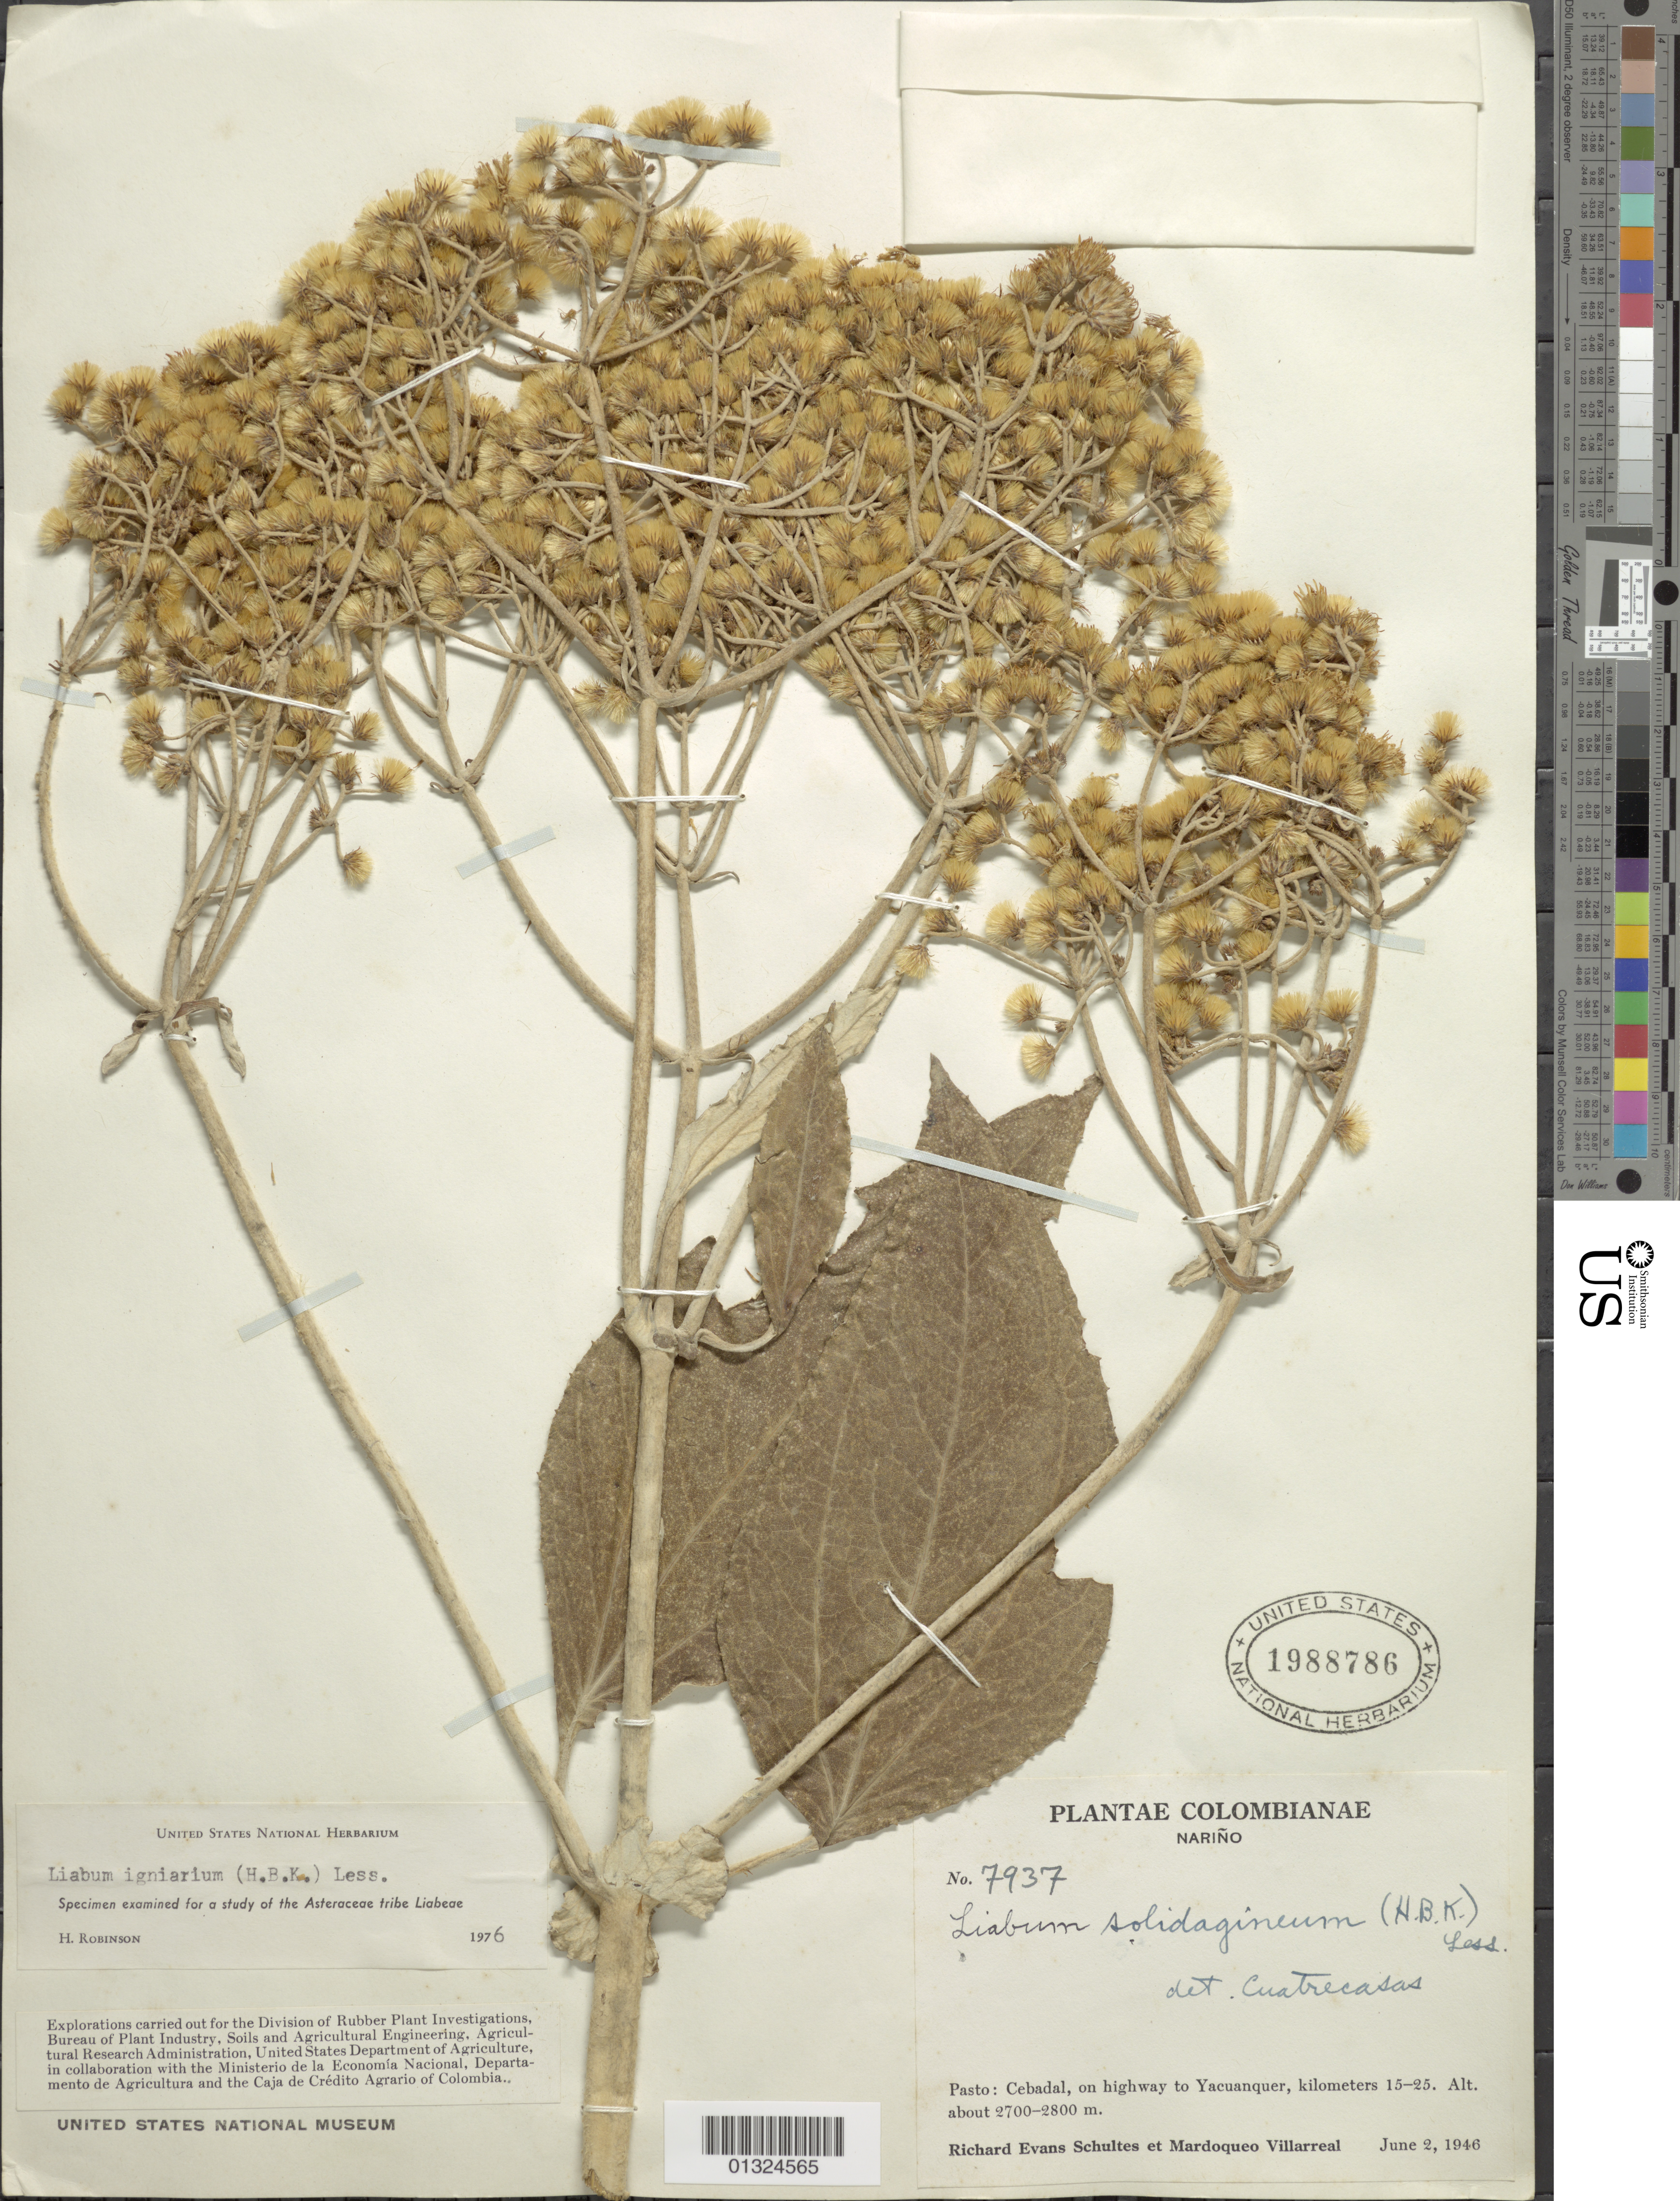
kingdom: Plantae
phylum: Tracheophyta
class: Magnoliopsida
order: Asterales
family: Asteraceae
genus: Liabum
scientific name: Liabum igniarium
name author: Less.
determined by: Gutierrez, D. G.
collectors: R. E. Schultes & M. Villarreal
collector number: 7937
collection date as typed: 2 June 1946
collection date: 1946-06-02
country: Colombia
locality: Pasto: Cebadal, on highway to Yacuanquer, KM 15-25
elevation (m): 2700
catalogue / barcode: US 1988786